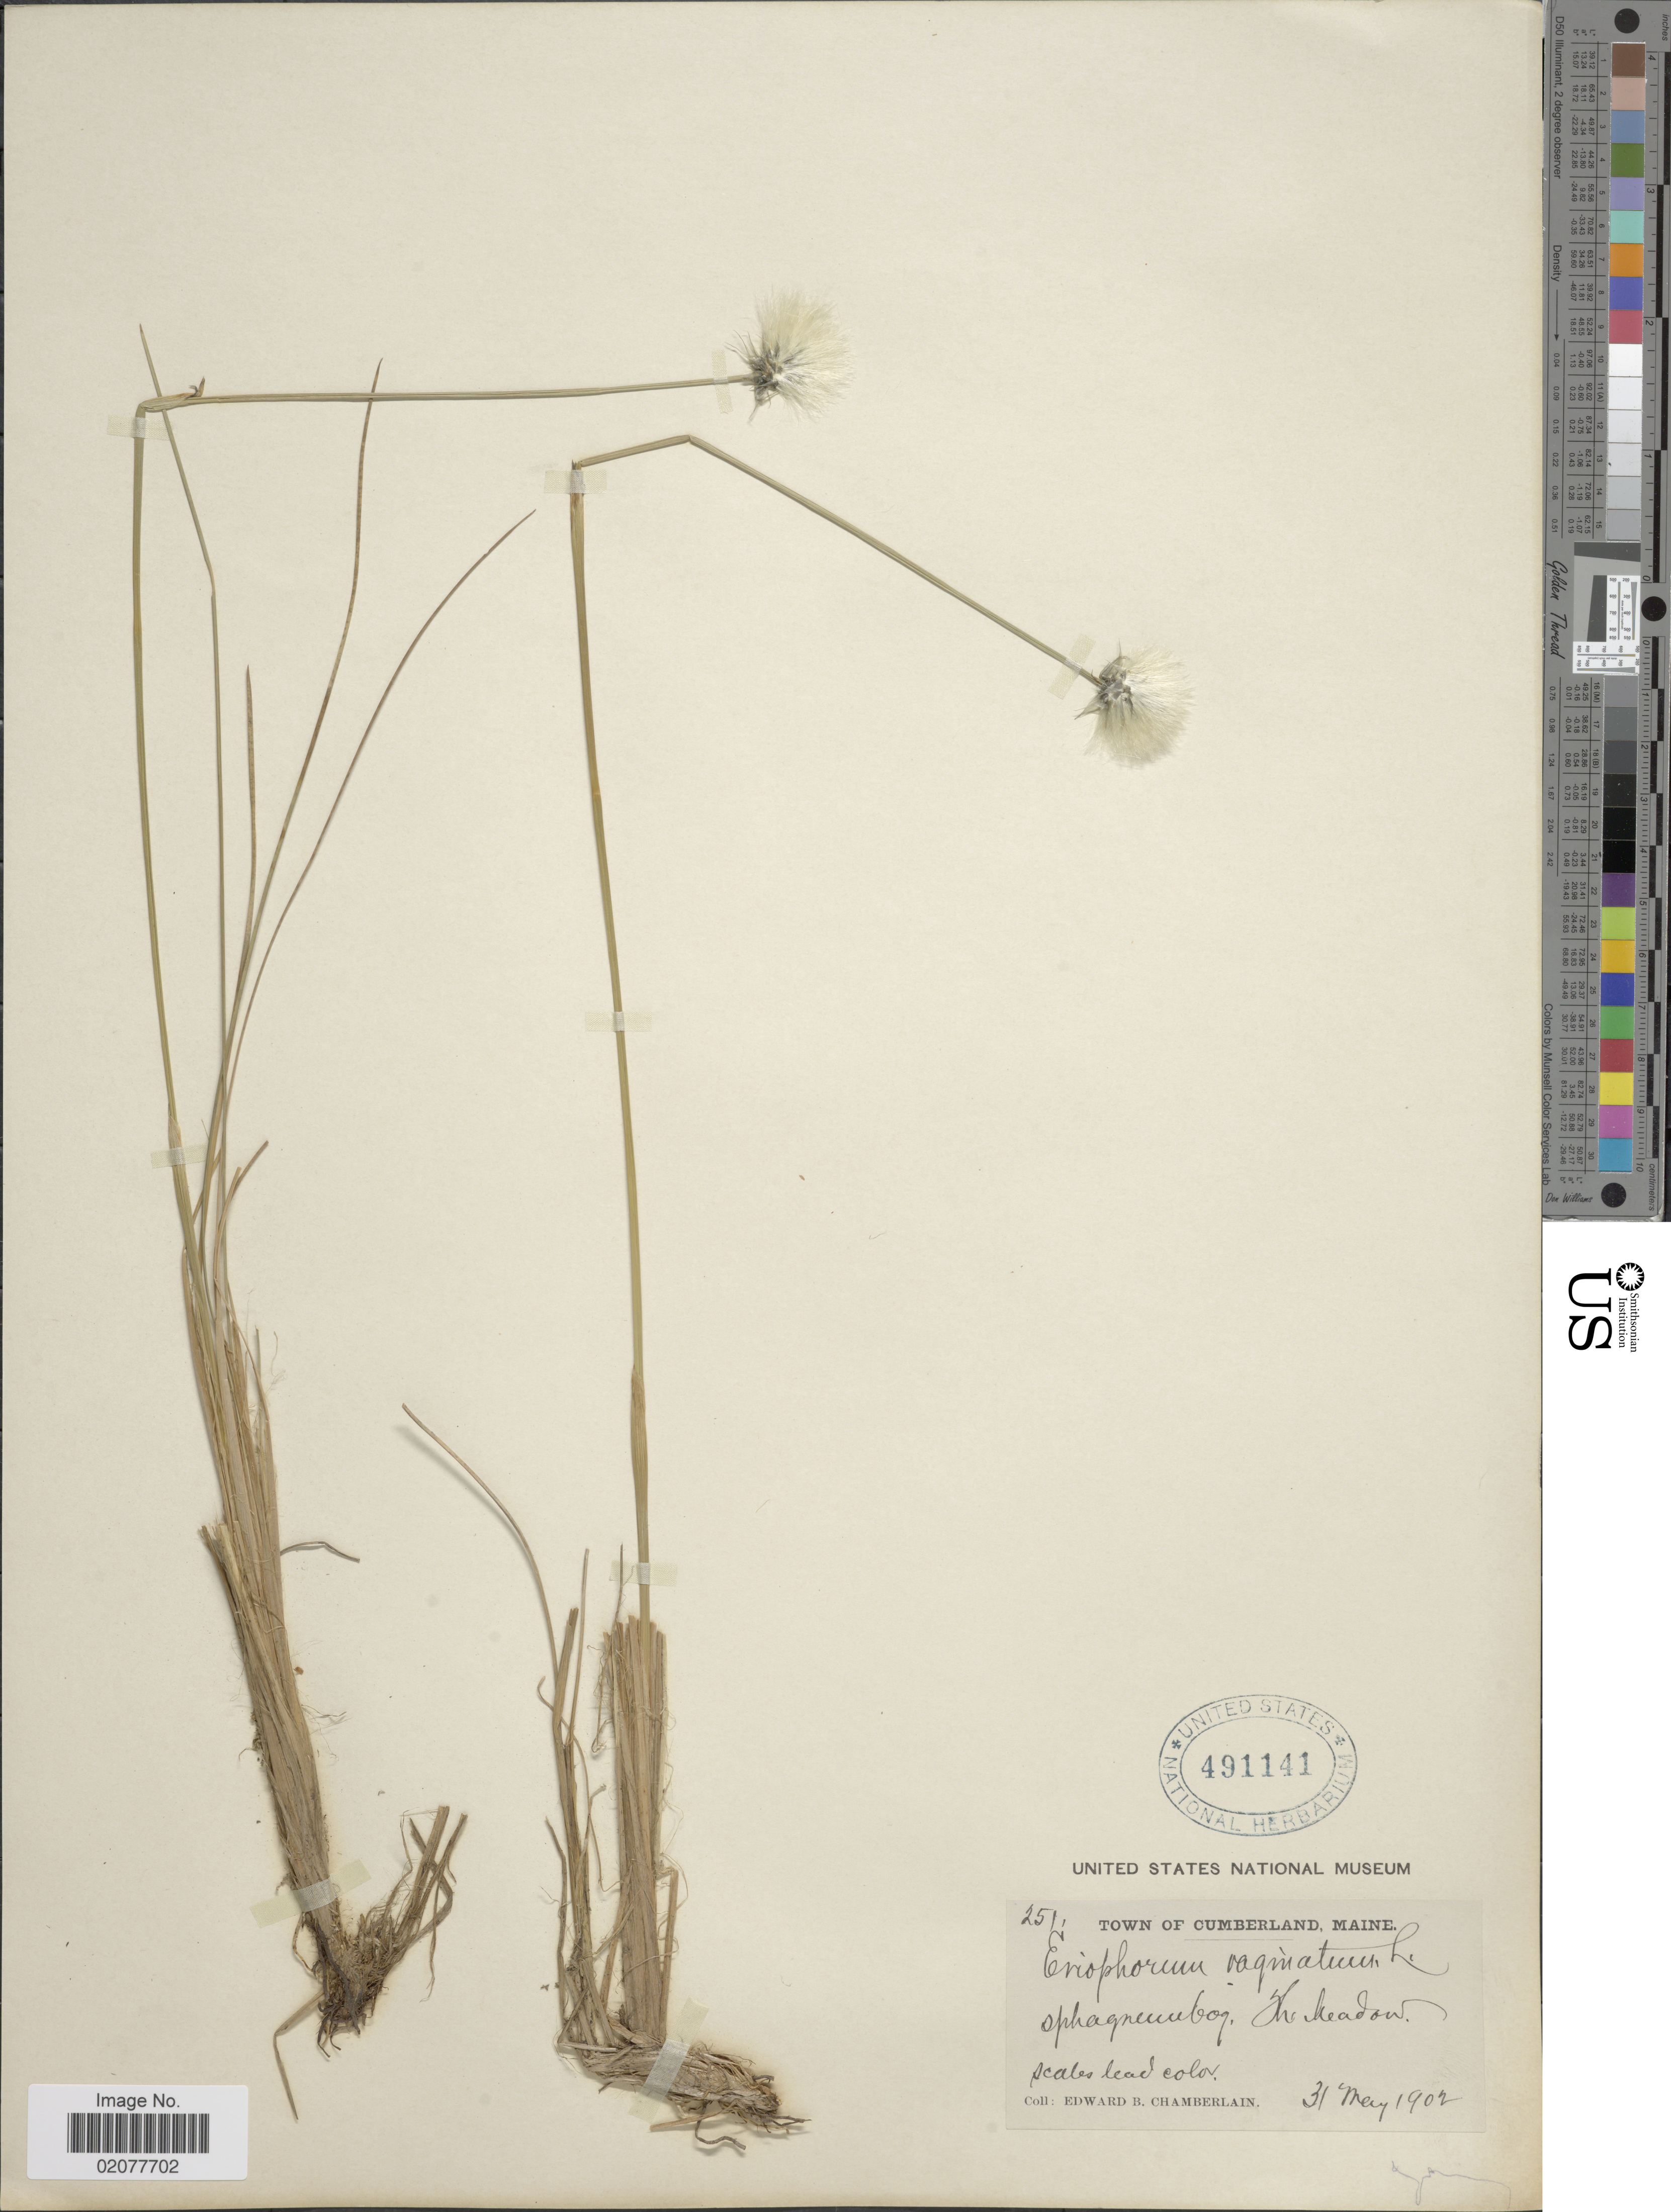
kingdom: Plantae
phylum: Tracheophyta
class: Liliopsida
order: Poales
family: Cyperaceae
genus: Eriophorum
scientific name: Eriophorum spissum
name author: Fernald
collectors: E. Chamberlain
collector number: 251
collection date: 1902-05-31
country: United States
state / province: Maine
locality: Town of Cumberland, Maine. The Meadow.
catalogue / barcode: US 491141